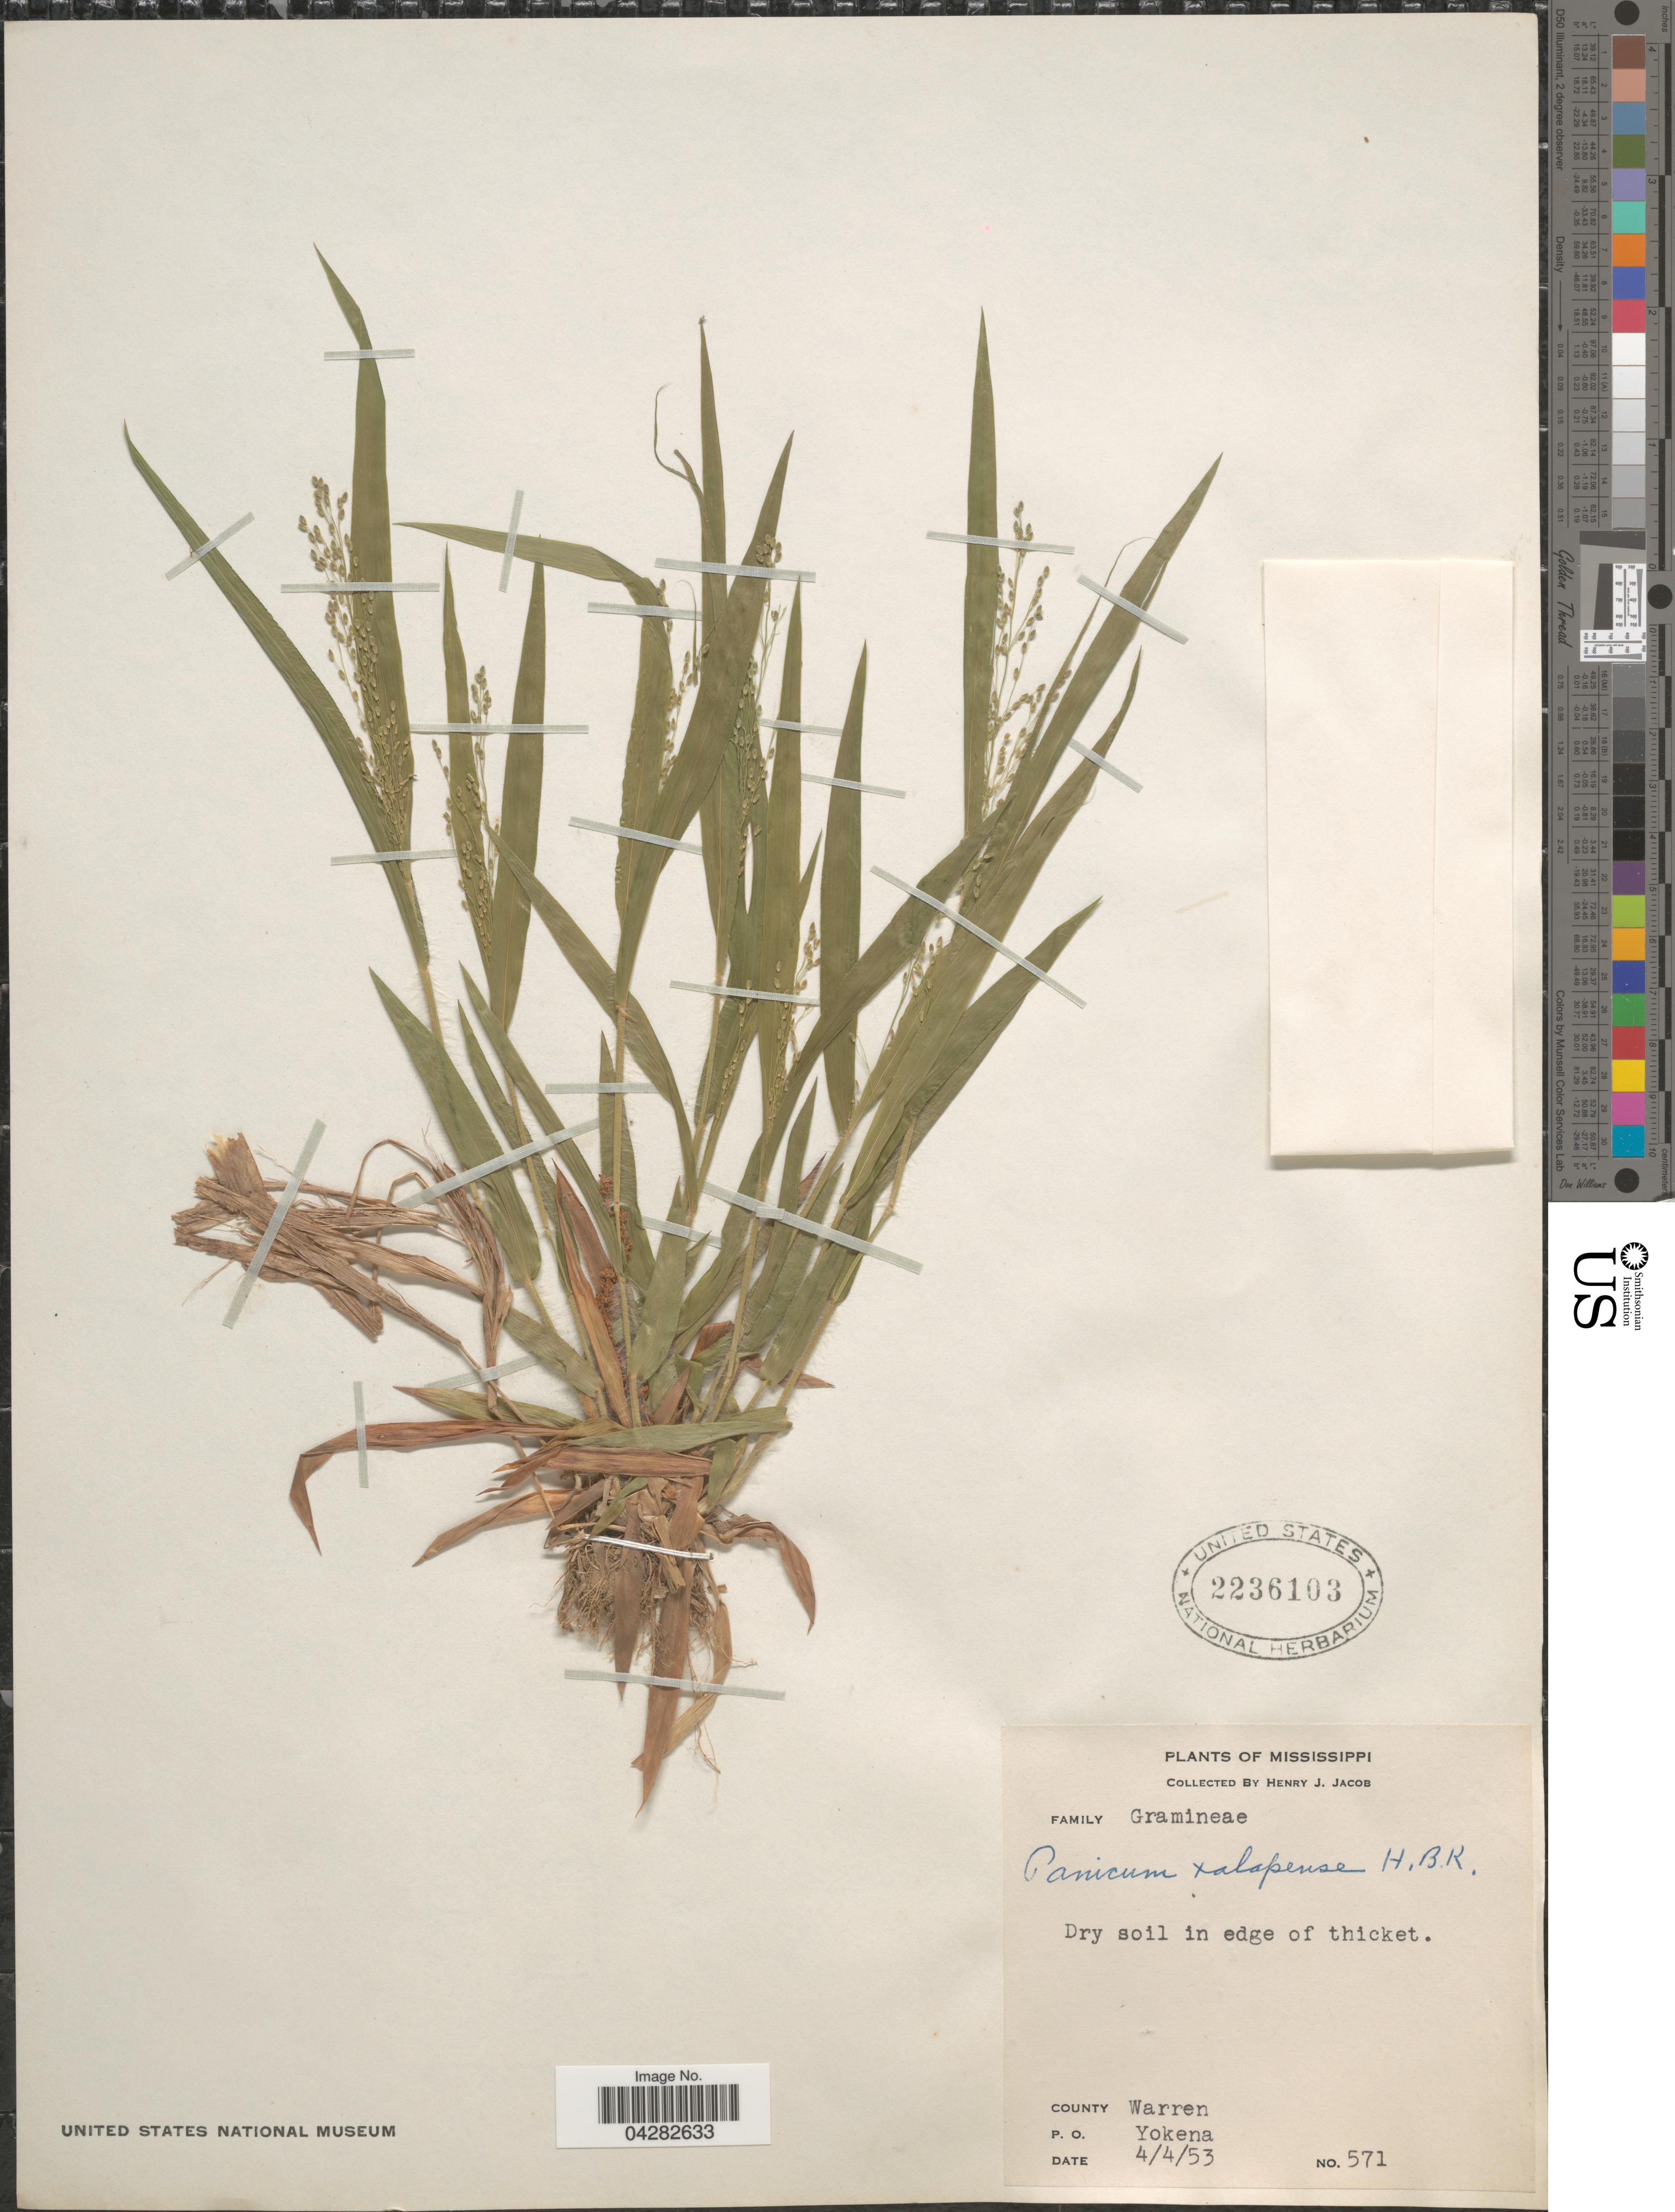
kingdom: Plantae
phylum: Tracheophyta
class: Liliopsida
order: Poales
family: Poaceae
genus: Dichanthelium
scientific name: Dichanthelium laxiflorum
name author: (Lam.) Gould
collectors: H. Jacob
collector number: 571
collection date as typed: Transcribed d/m/y: 4/4/53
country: United States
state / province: Mississippi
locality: County Warren. P. O. Yokena.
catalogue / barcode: US 2236103